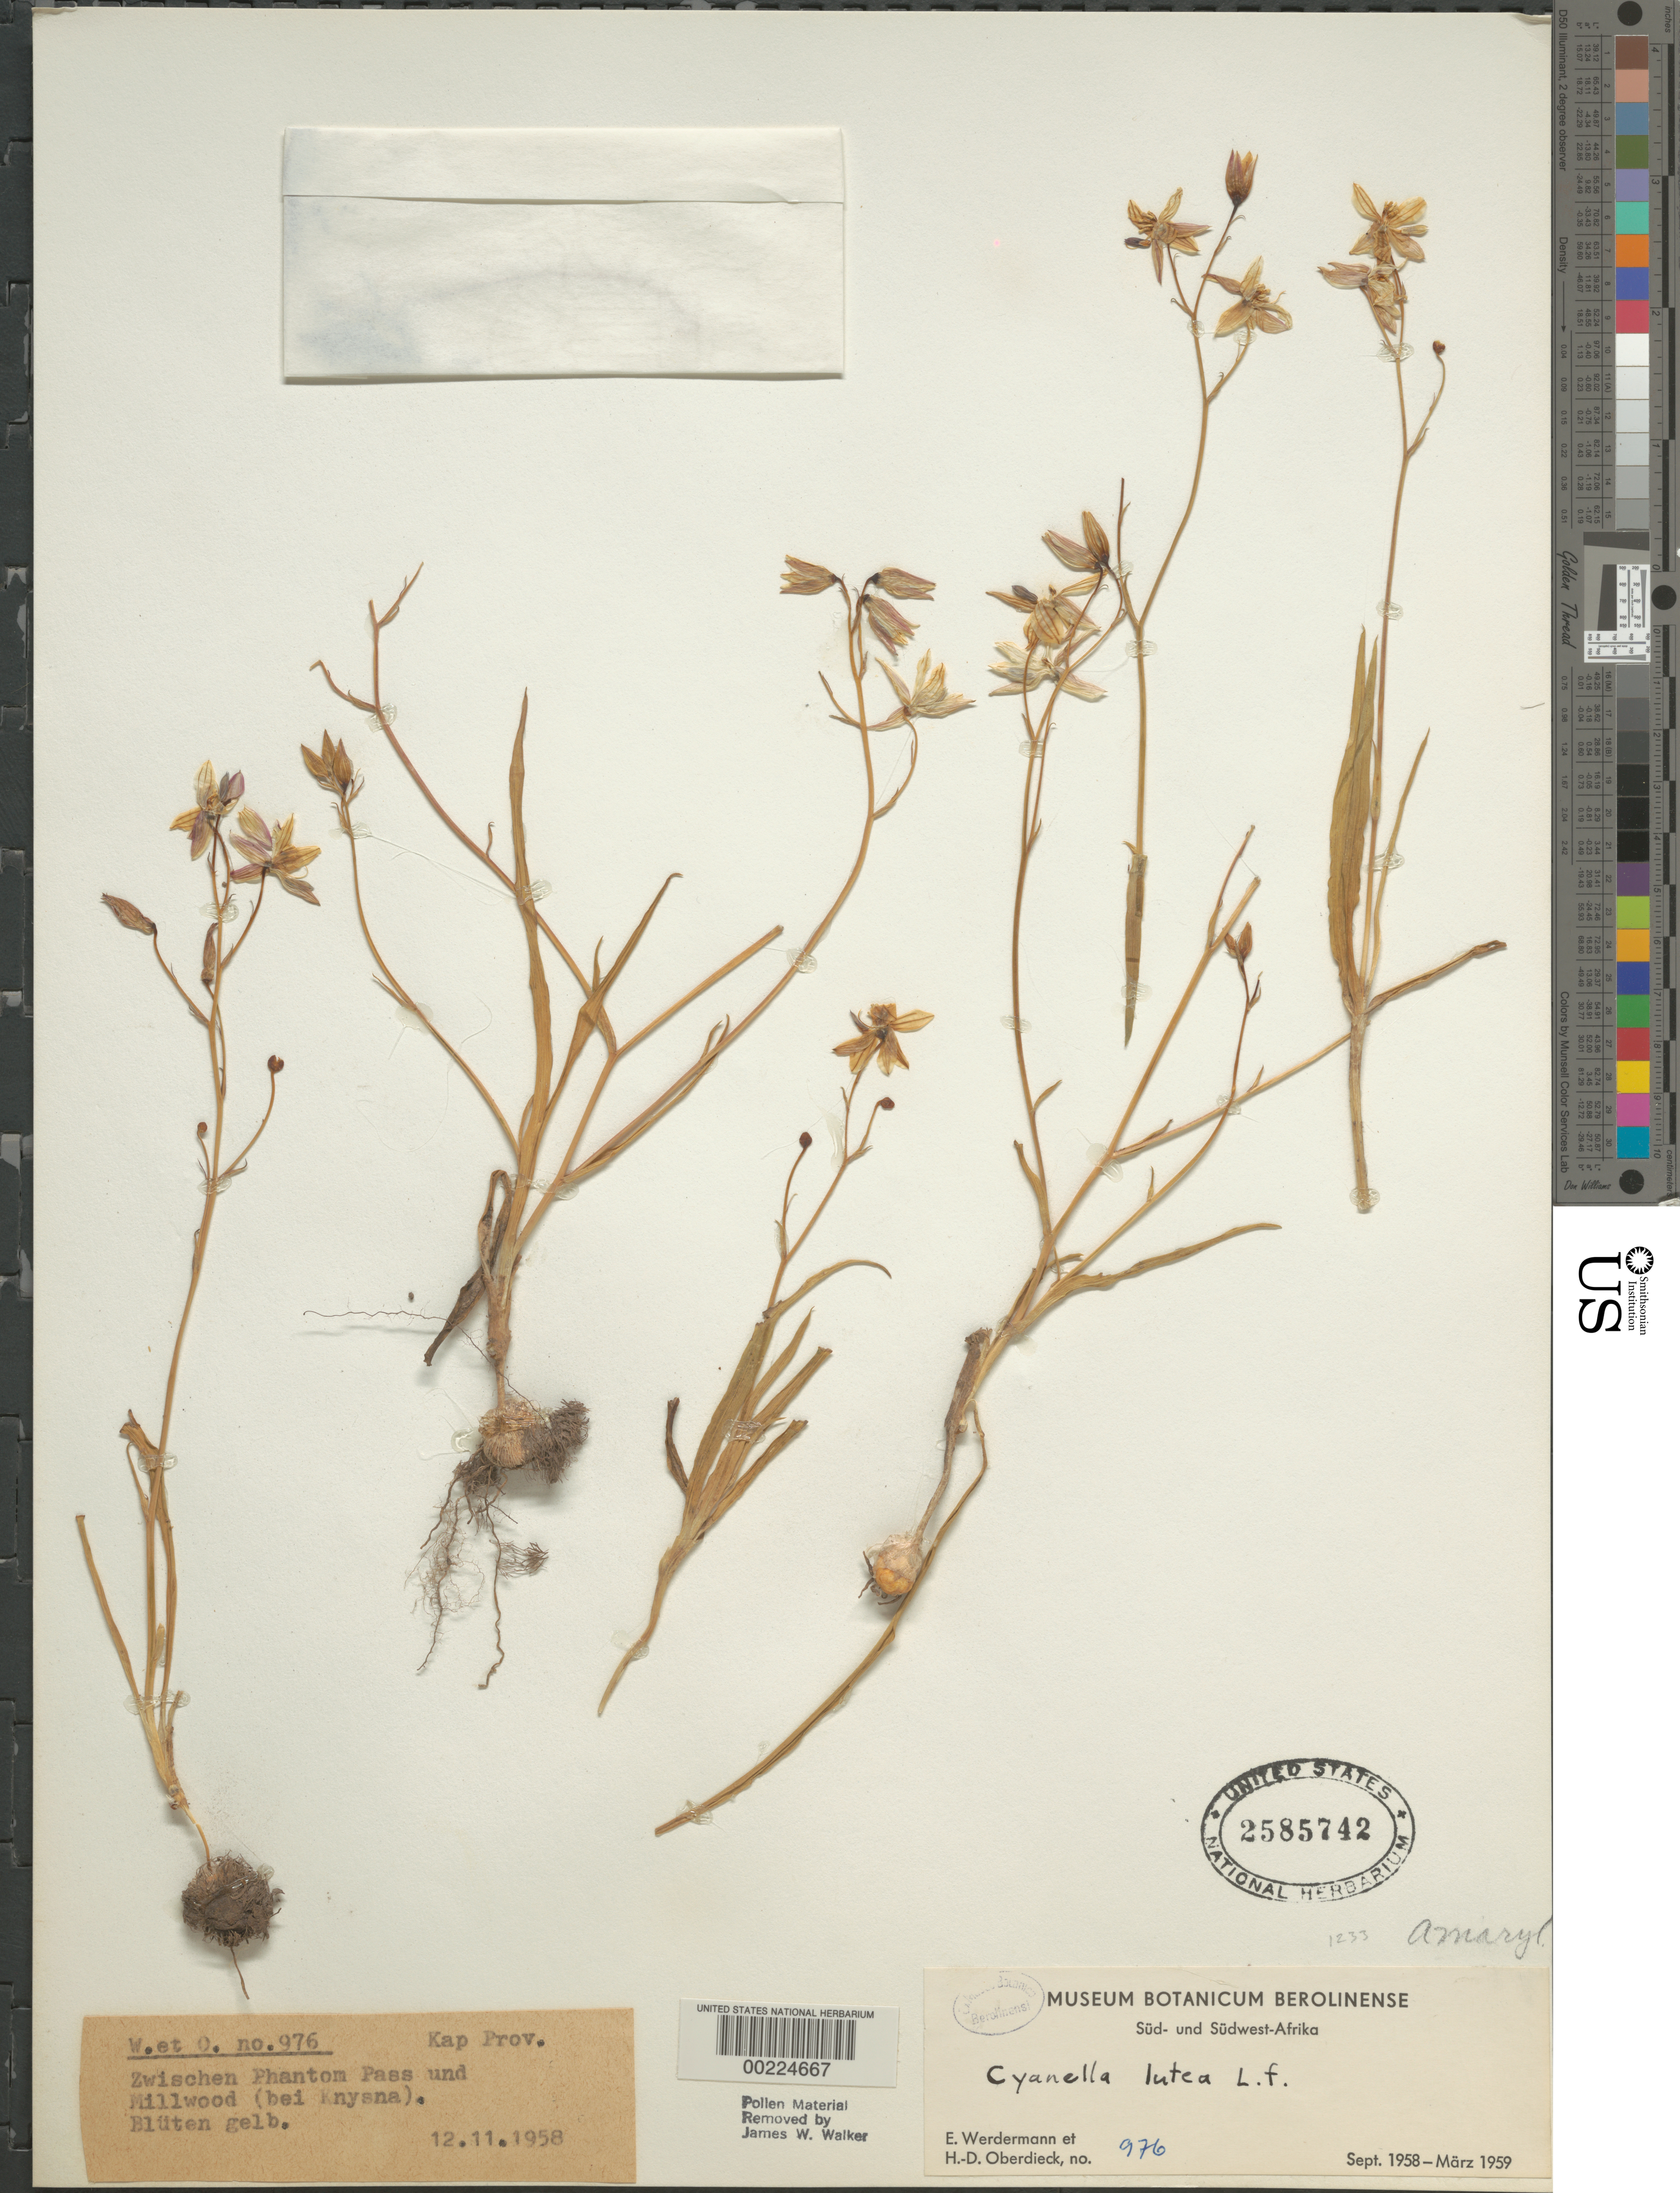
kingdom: Plantae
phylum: Tracheophyta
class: Liliopsida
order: Asparagales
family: Tecophilaeaceae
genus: Cyanella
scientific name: Cyanella lutea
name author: L. f.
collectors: E. Werdermann & H. Oberdieck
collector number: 976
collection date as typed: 12 Nov 1958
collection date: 1958-11-12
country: South Africa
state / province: Western Cape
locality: Between phantom pass and millwood (near knysna)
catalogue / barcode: US 2585742